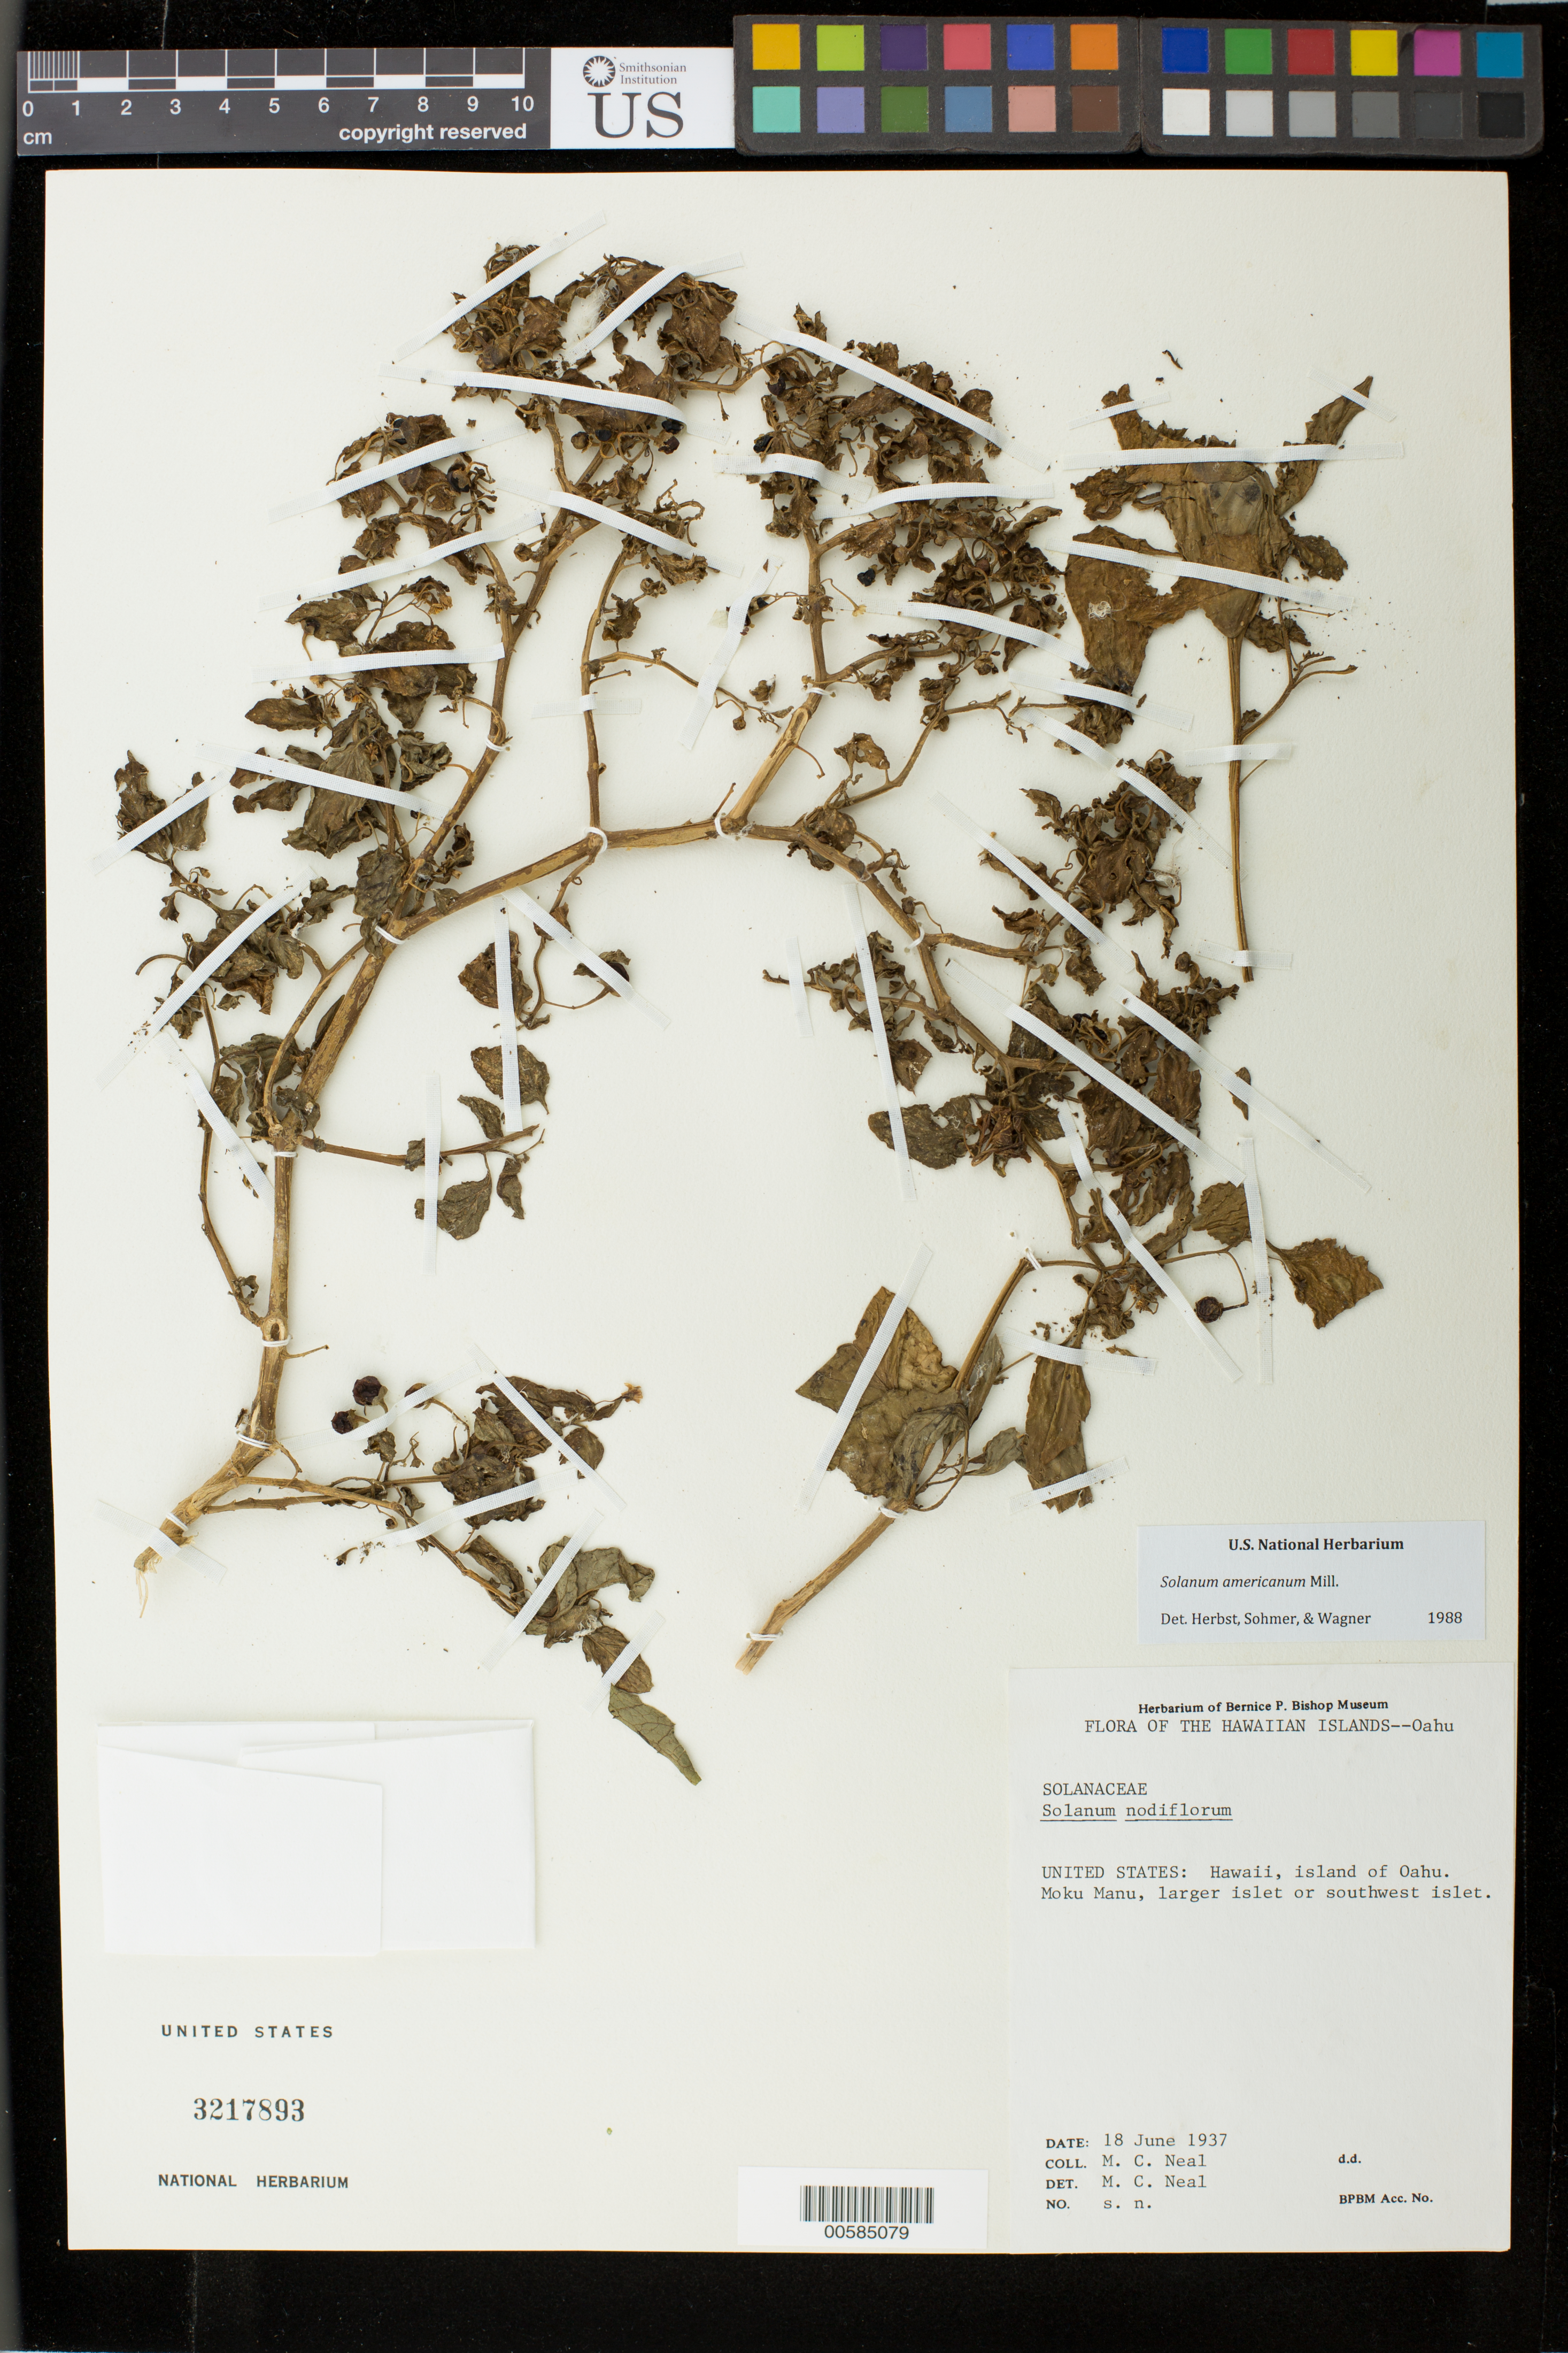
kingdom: Plantae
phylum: Tracheophyta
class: Magnoliopsida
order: Solanales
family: Solanaceae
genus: Solanum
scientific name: Solanum americanum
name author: Mill.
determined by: Herbst, D. R.; Sohmer, S. H.; Wagner, W. L.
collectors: W. Ning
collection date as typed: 18 Jun 1937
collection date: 1937-06-18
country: United States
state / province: Hawaii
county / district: Honolulu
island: Oahu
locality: Moku Manu, larger islet or SW islet.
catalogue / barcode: US 3217893